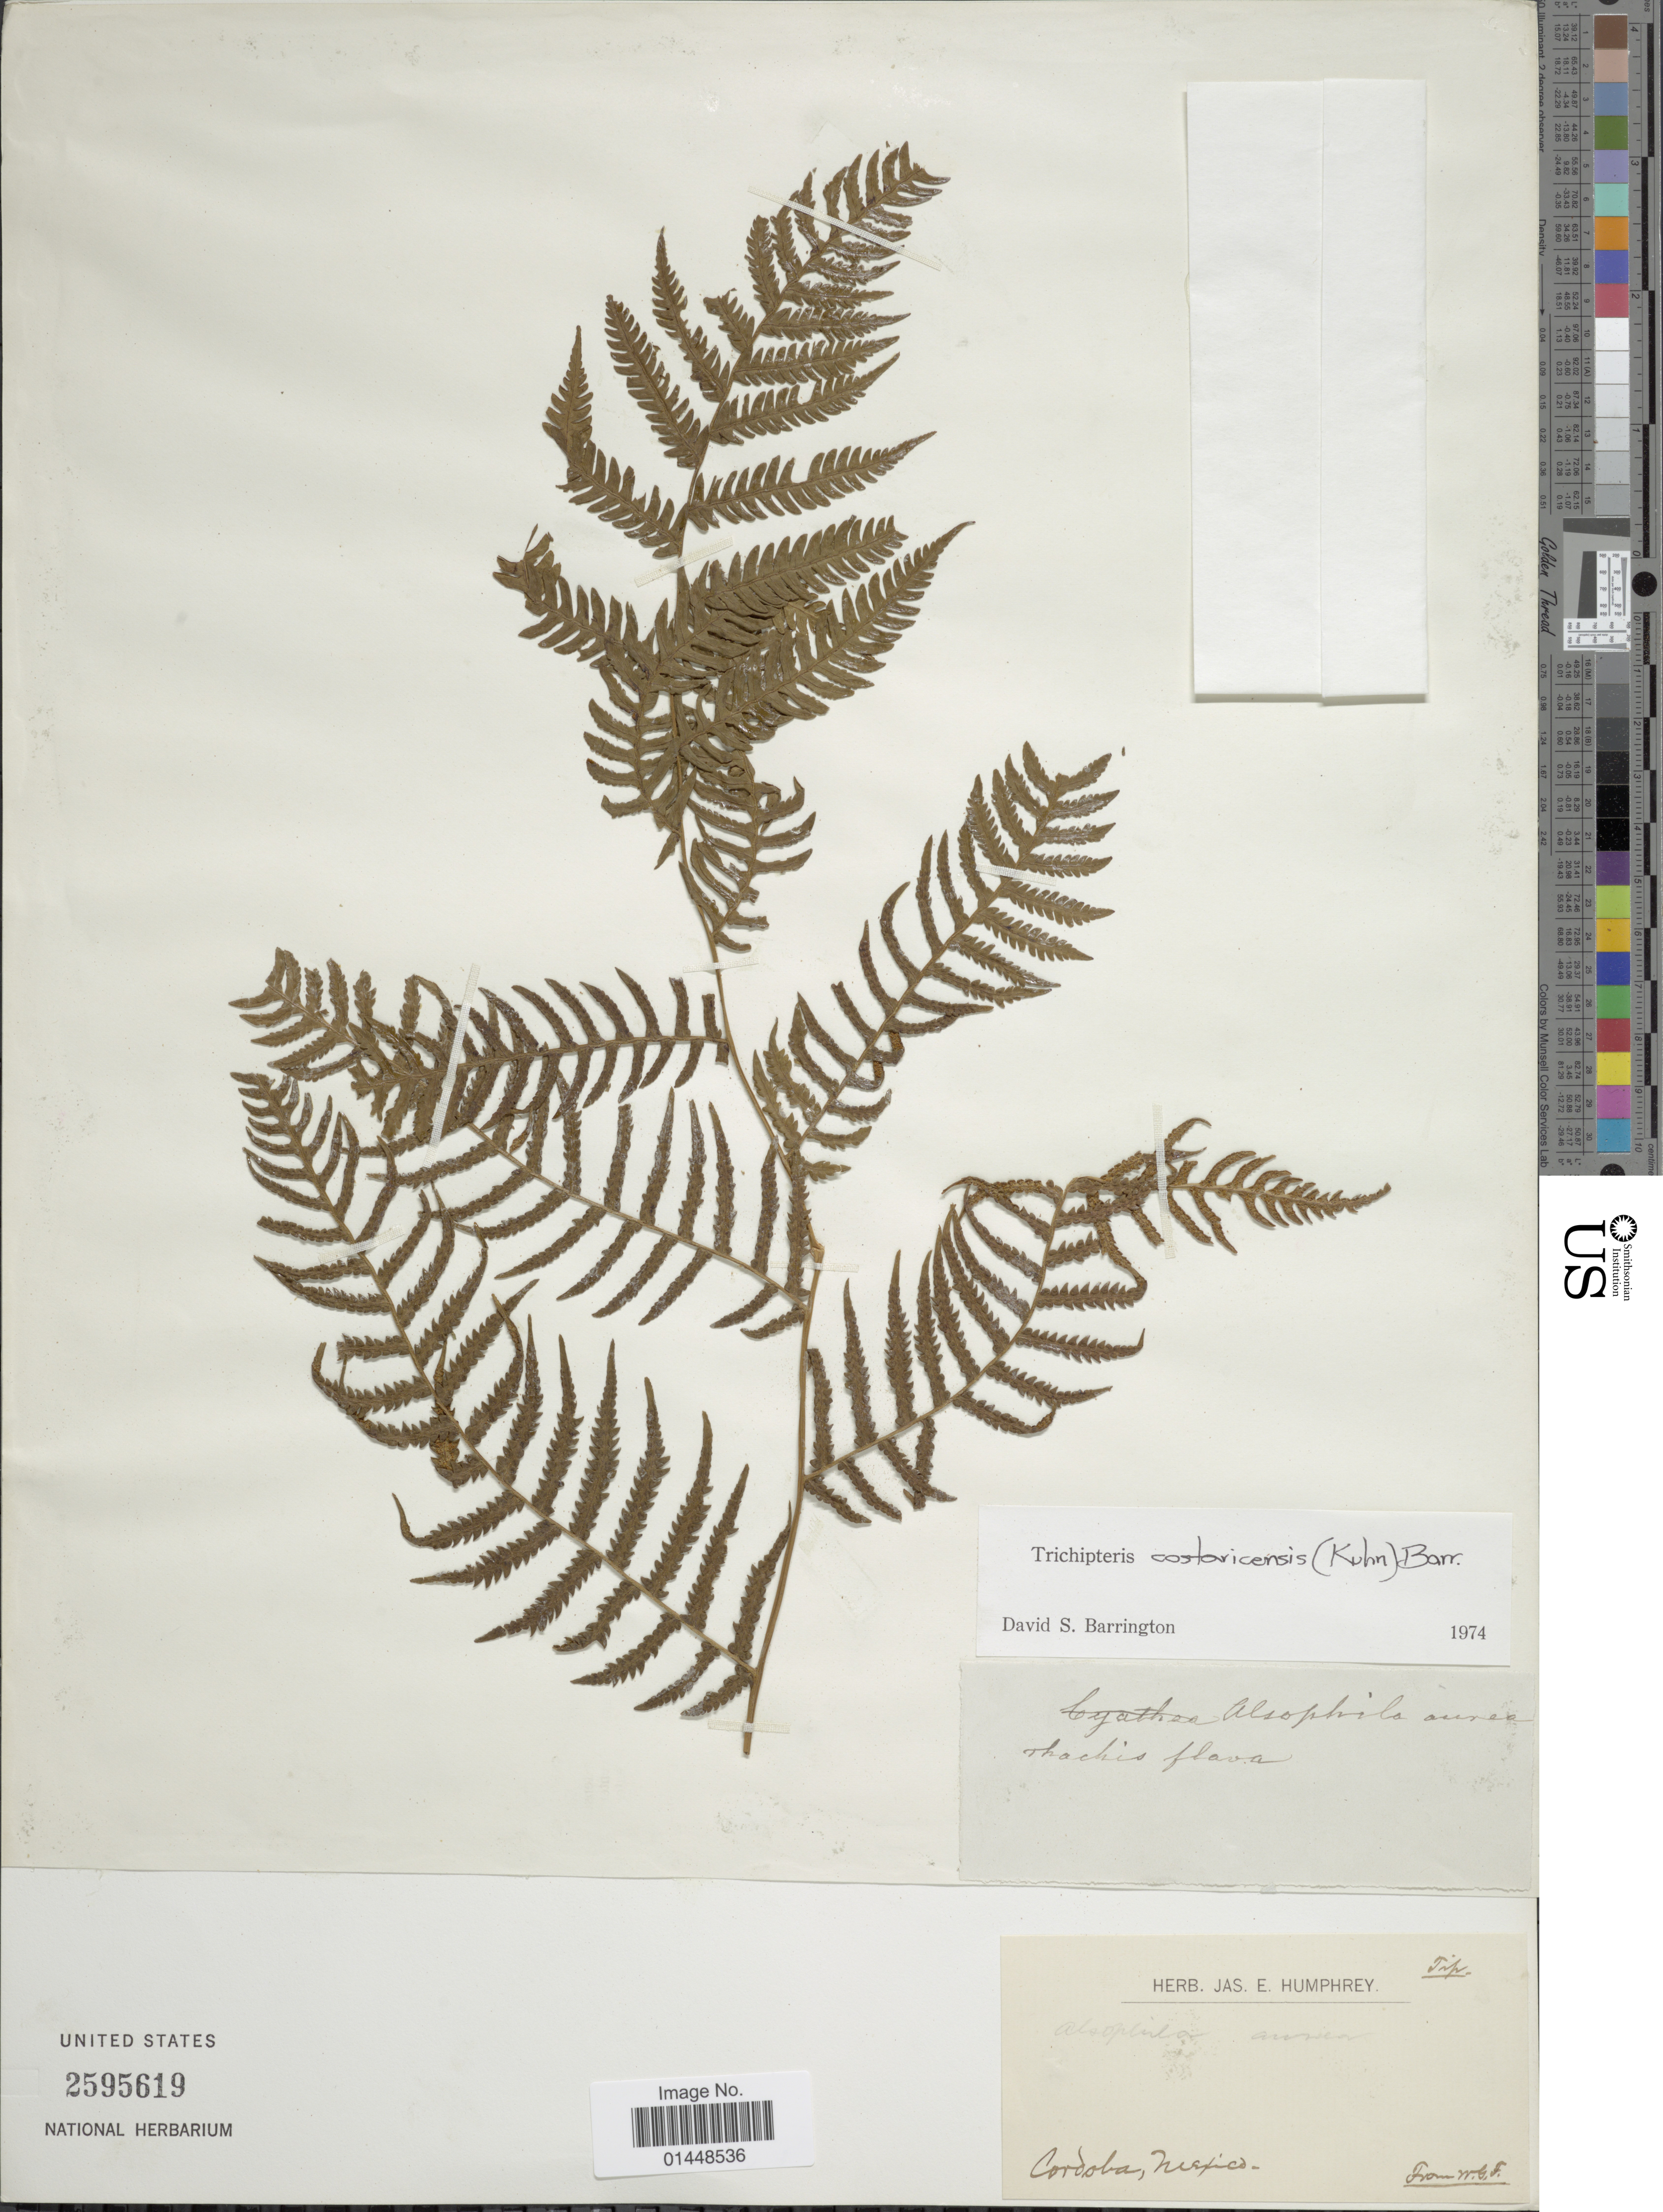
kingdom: Plantae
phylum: Tracheophyta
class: Polypodiopsida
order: Cyatheales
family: Cyatheaceae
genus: Cyathea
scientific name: Cyathea costaricensis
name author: (Kuhn) Domin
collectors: ex herb. Jas. Ellis Humphrey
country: Mexico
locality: Cordoba, Mexico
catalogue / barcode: US 2595619